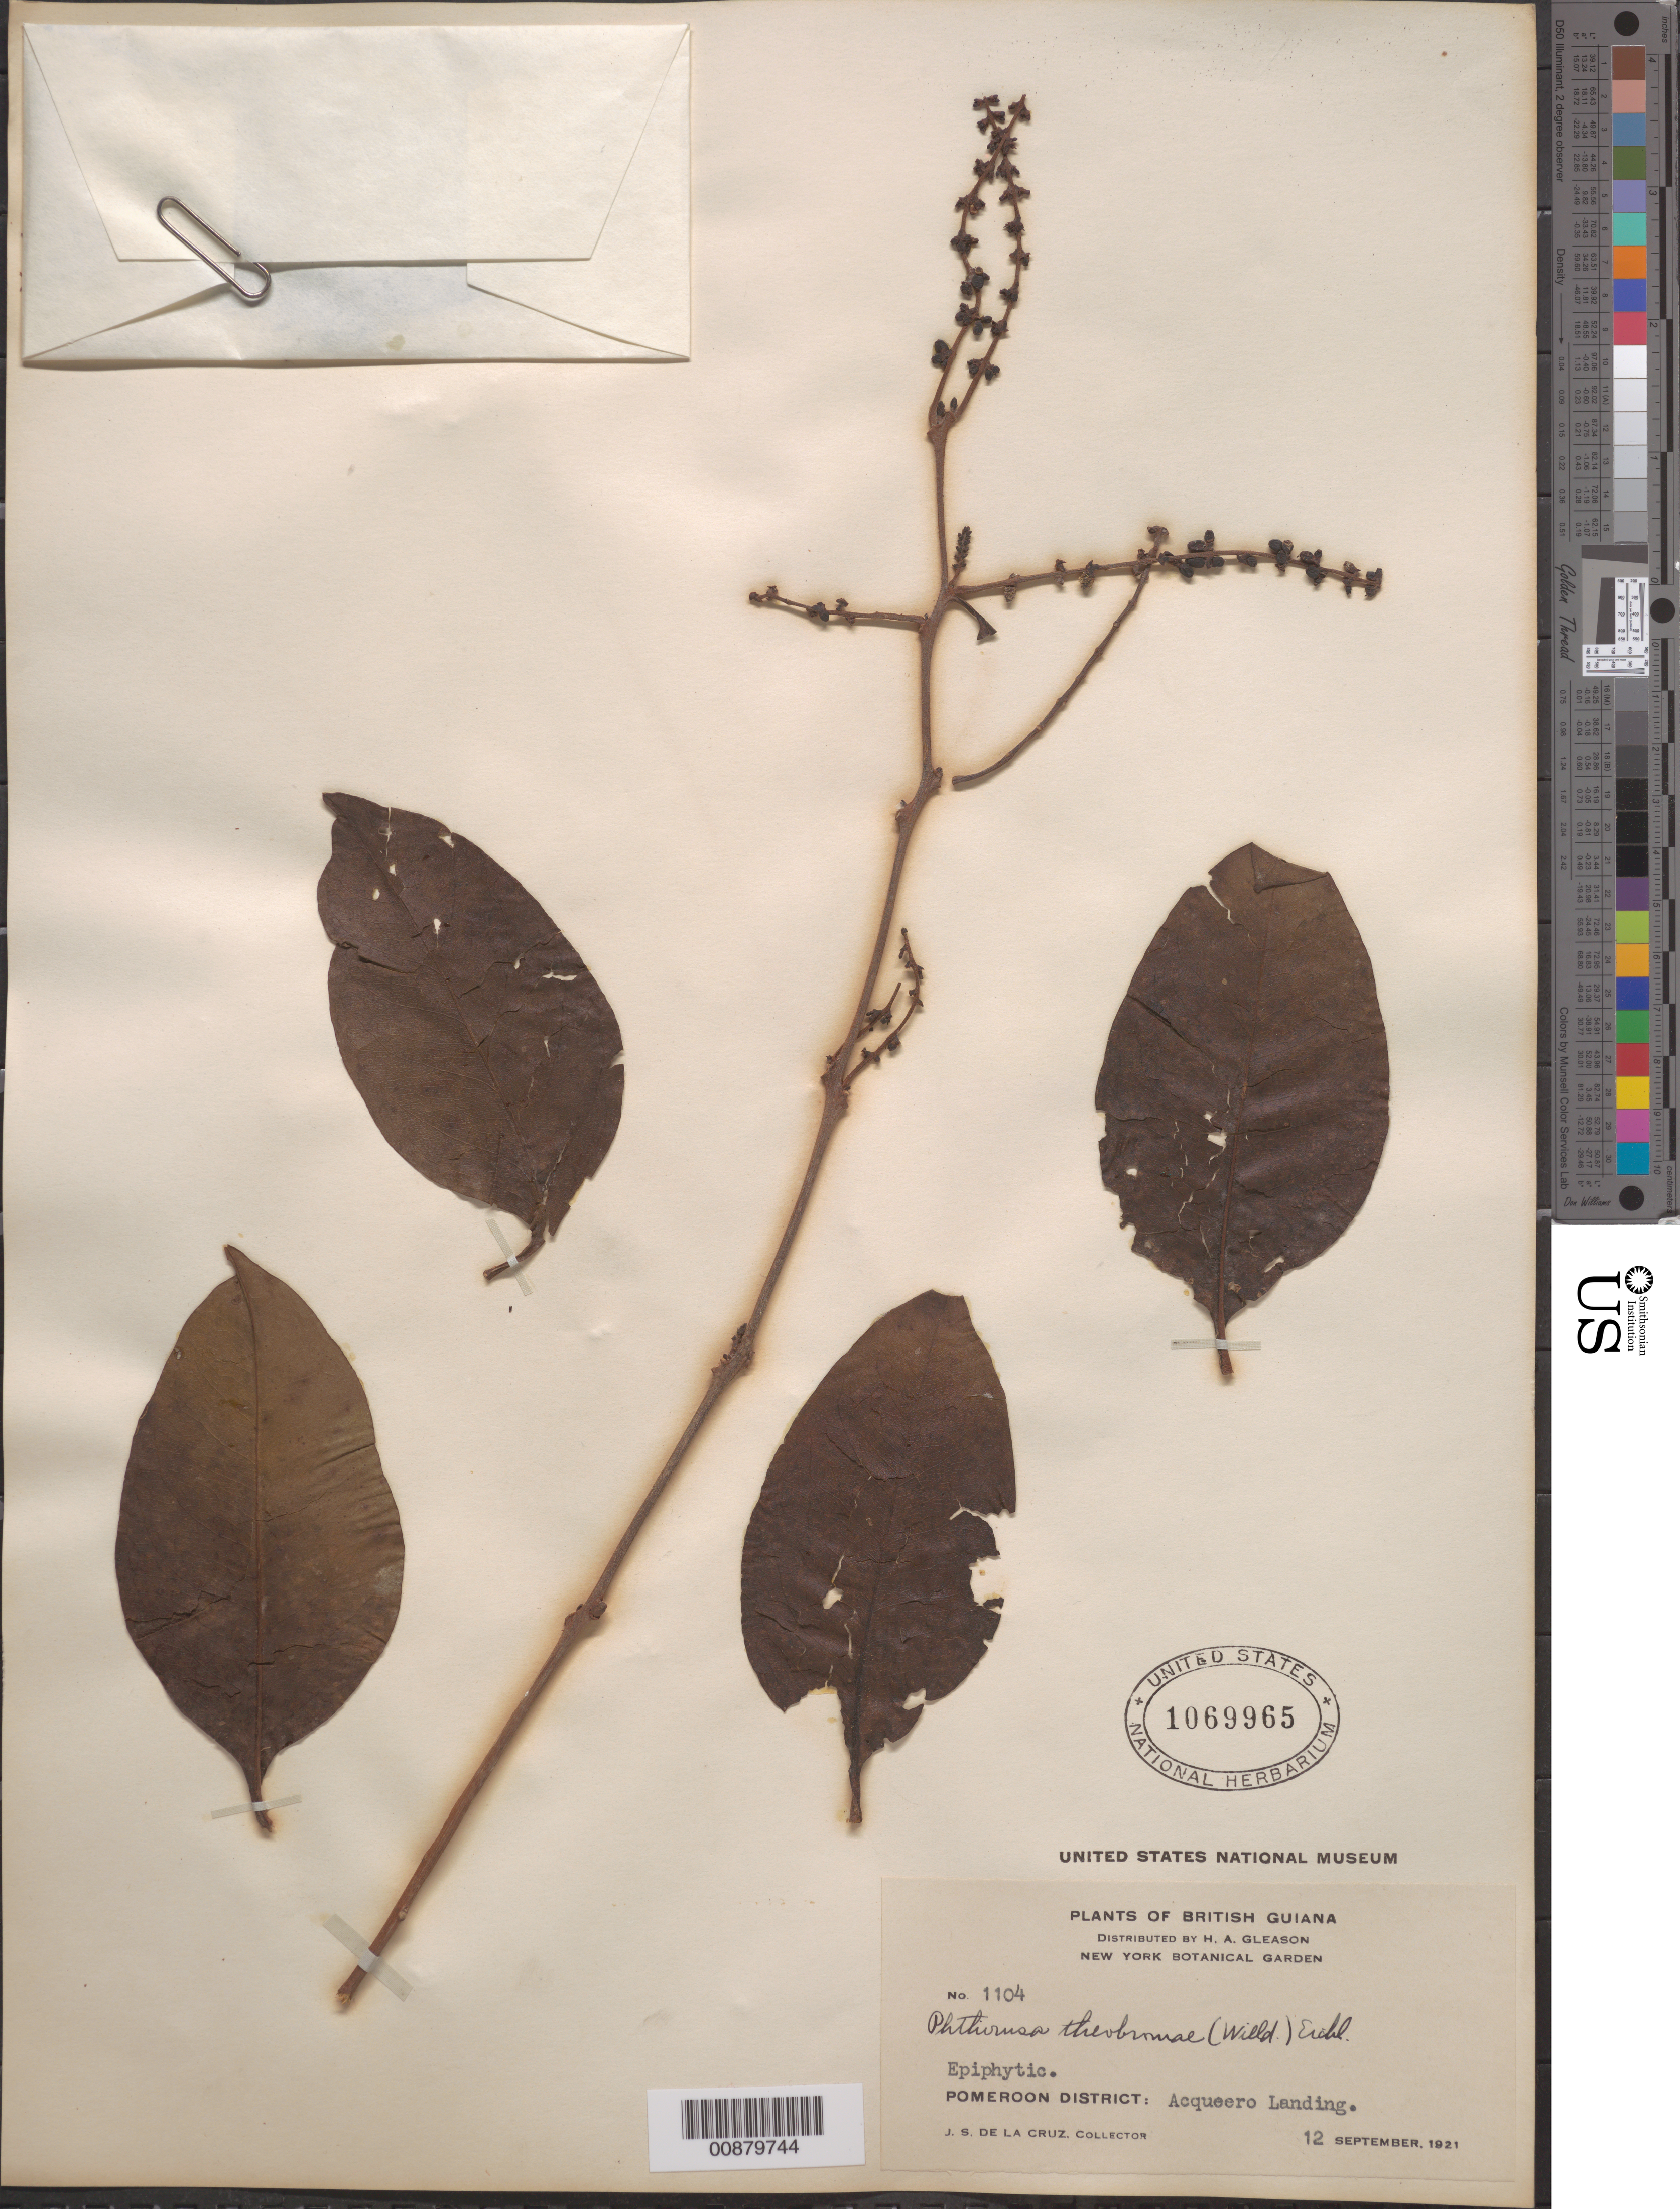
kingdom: Plantae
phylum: Tracheophyta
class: Magnoliopsida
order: Santalales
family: Loranthaceae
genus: Passovia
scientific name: Passovia pyrifolia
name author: (Kunth) Tiegh.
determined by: Caraballo-Ortiz, Marcos A., (MISS), University of Mississippi (UNITED STATES)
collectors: J. S. de la Cruz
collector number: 1104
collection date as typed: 12-Sep-21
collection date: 1921-09-12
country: Guyana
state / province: Barima-Waini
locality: Acqueero Landing, Pomeroon Dist.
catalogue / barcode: US 1069965